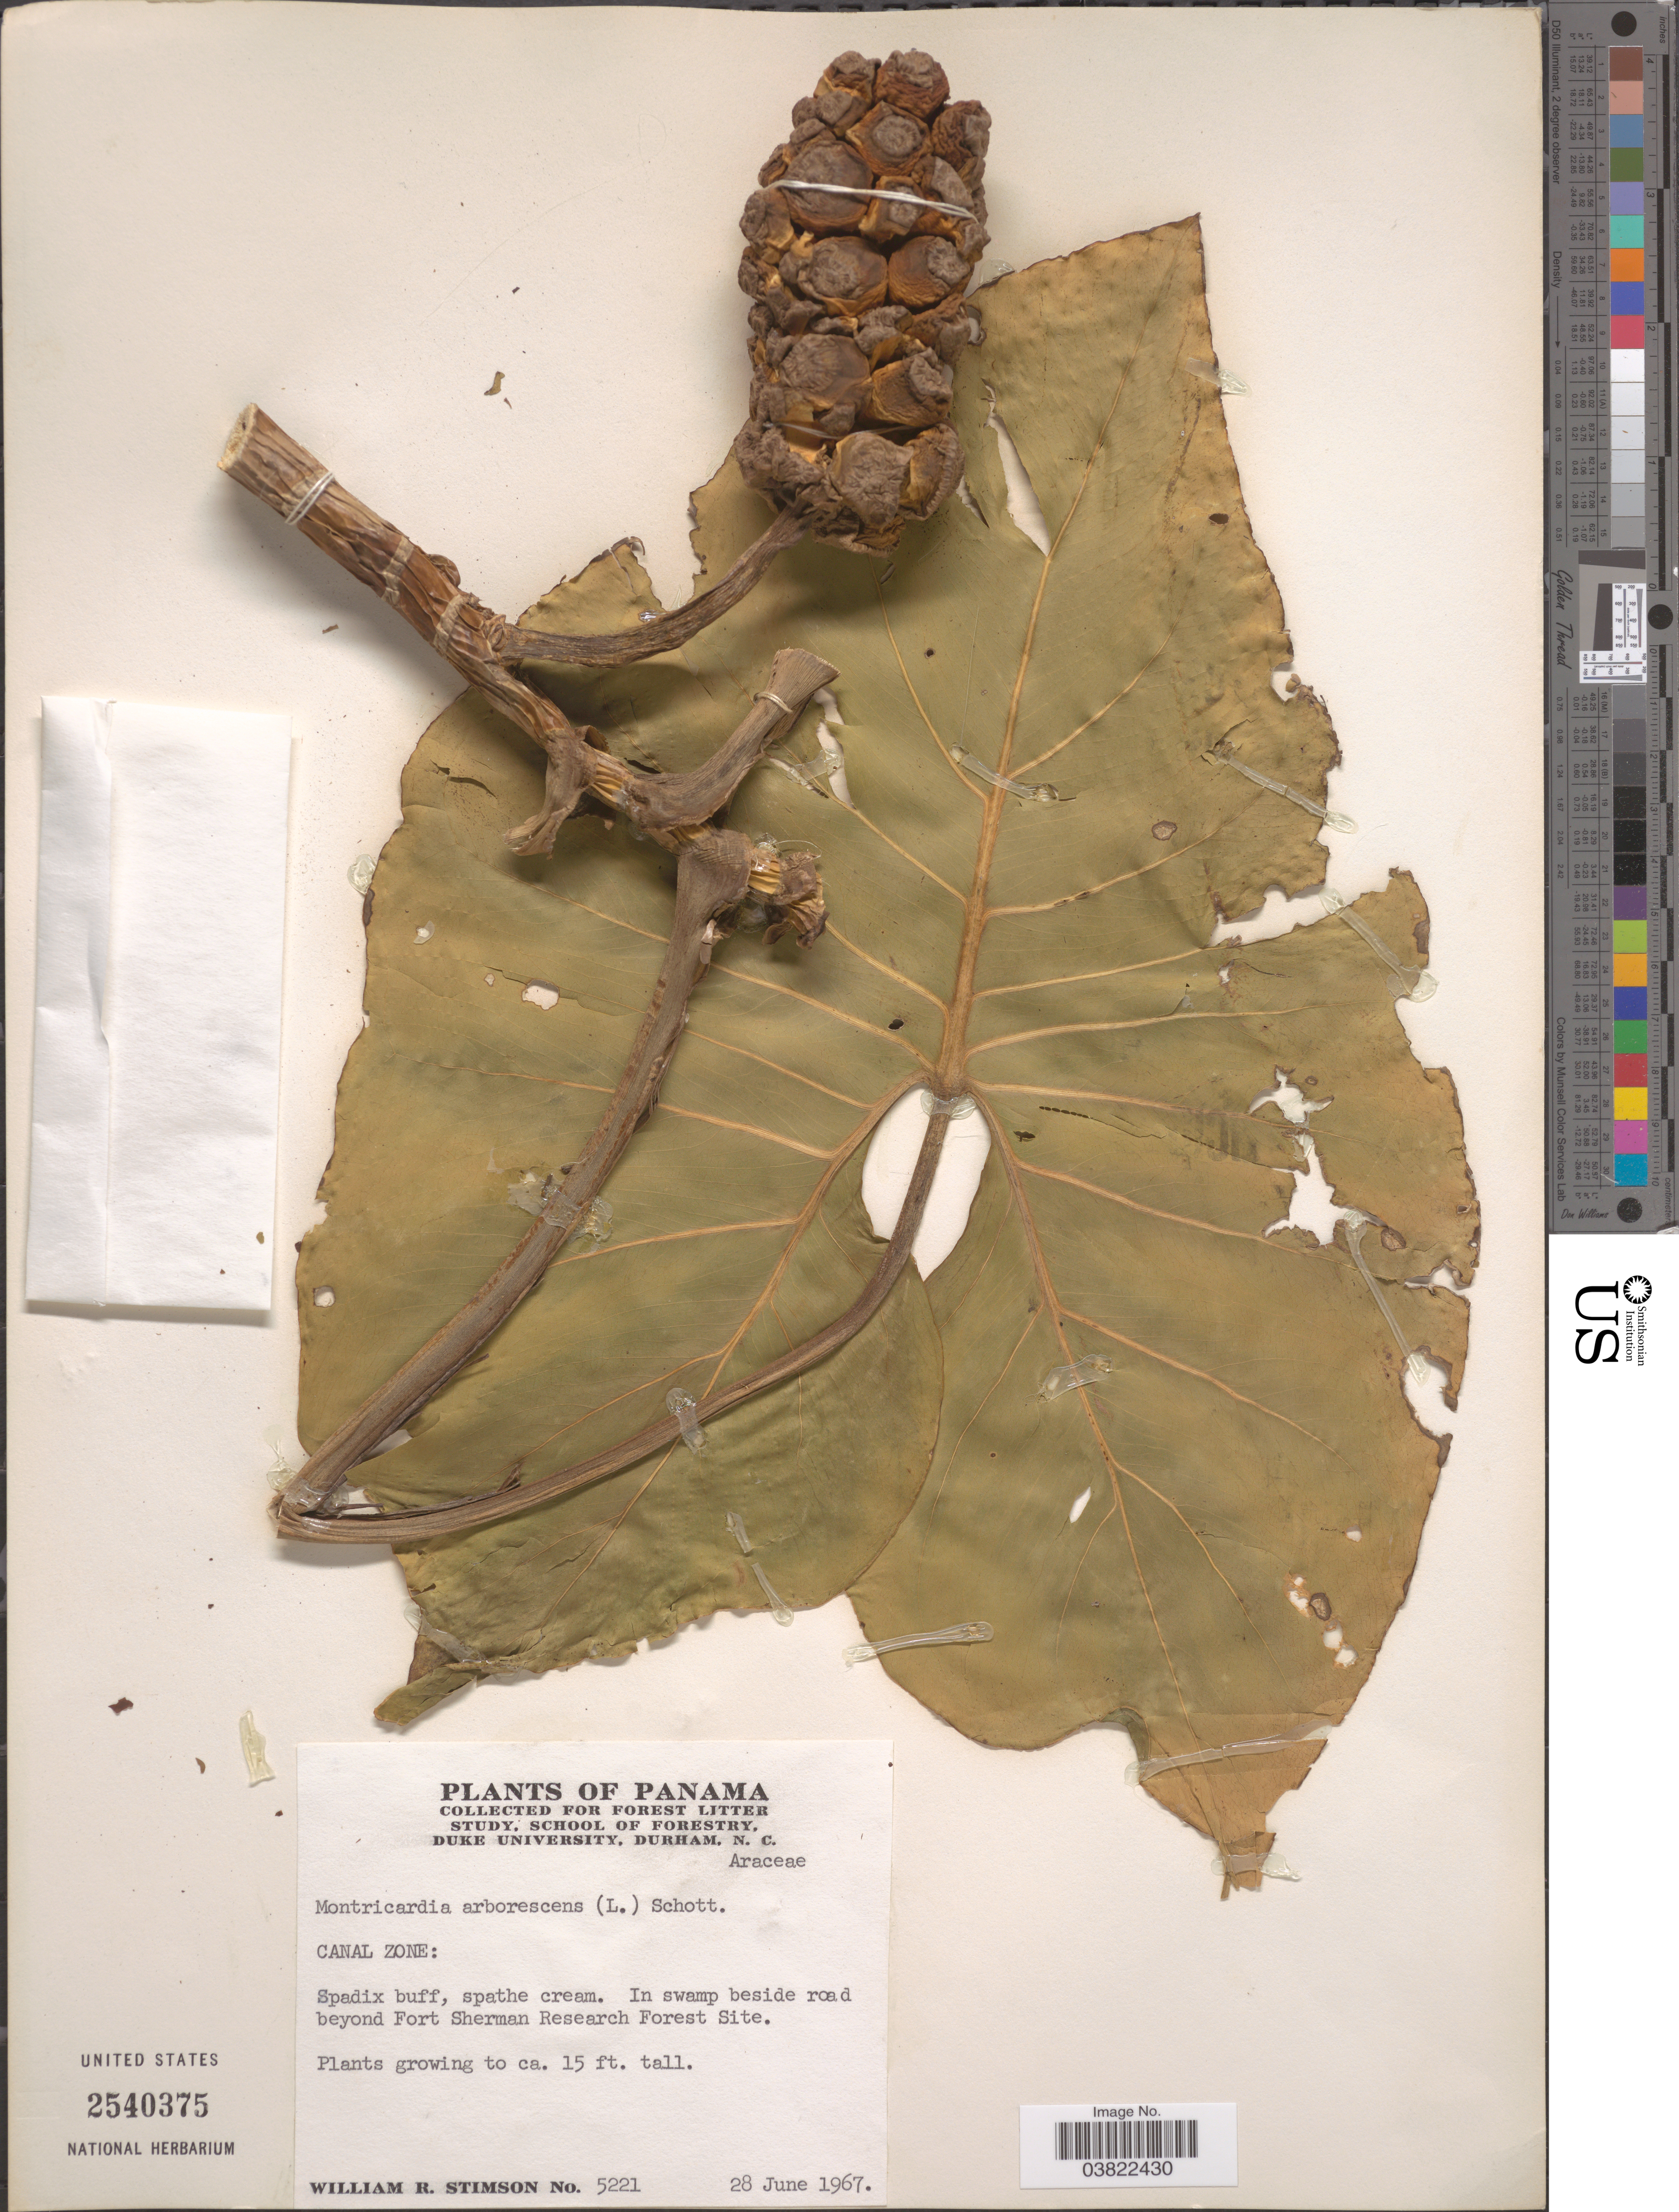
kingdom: Plantae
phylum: Tracheophyta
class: Liliopsida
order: Alismatales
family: Araceae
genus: Montrichardia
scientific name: Montrichardia arborea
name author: (Kunth) Schott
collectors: W. R. Stimson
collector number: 5221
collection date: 1967-06-28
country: Panama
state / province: Colón / Panamá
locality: Canal Zone: In swamp beside road beyond Fort Sherman Research Forest Site.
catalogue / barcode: US 2540375